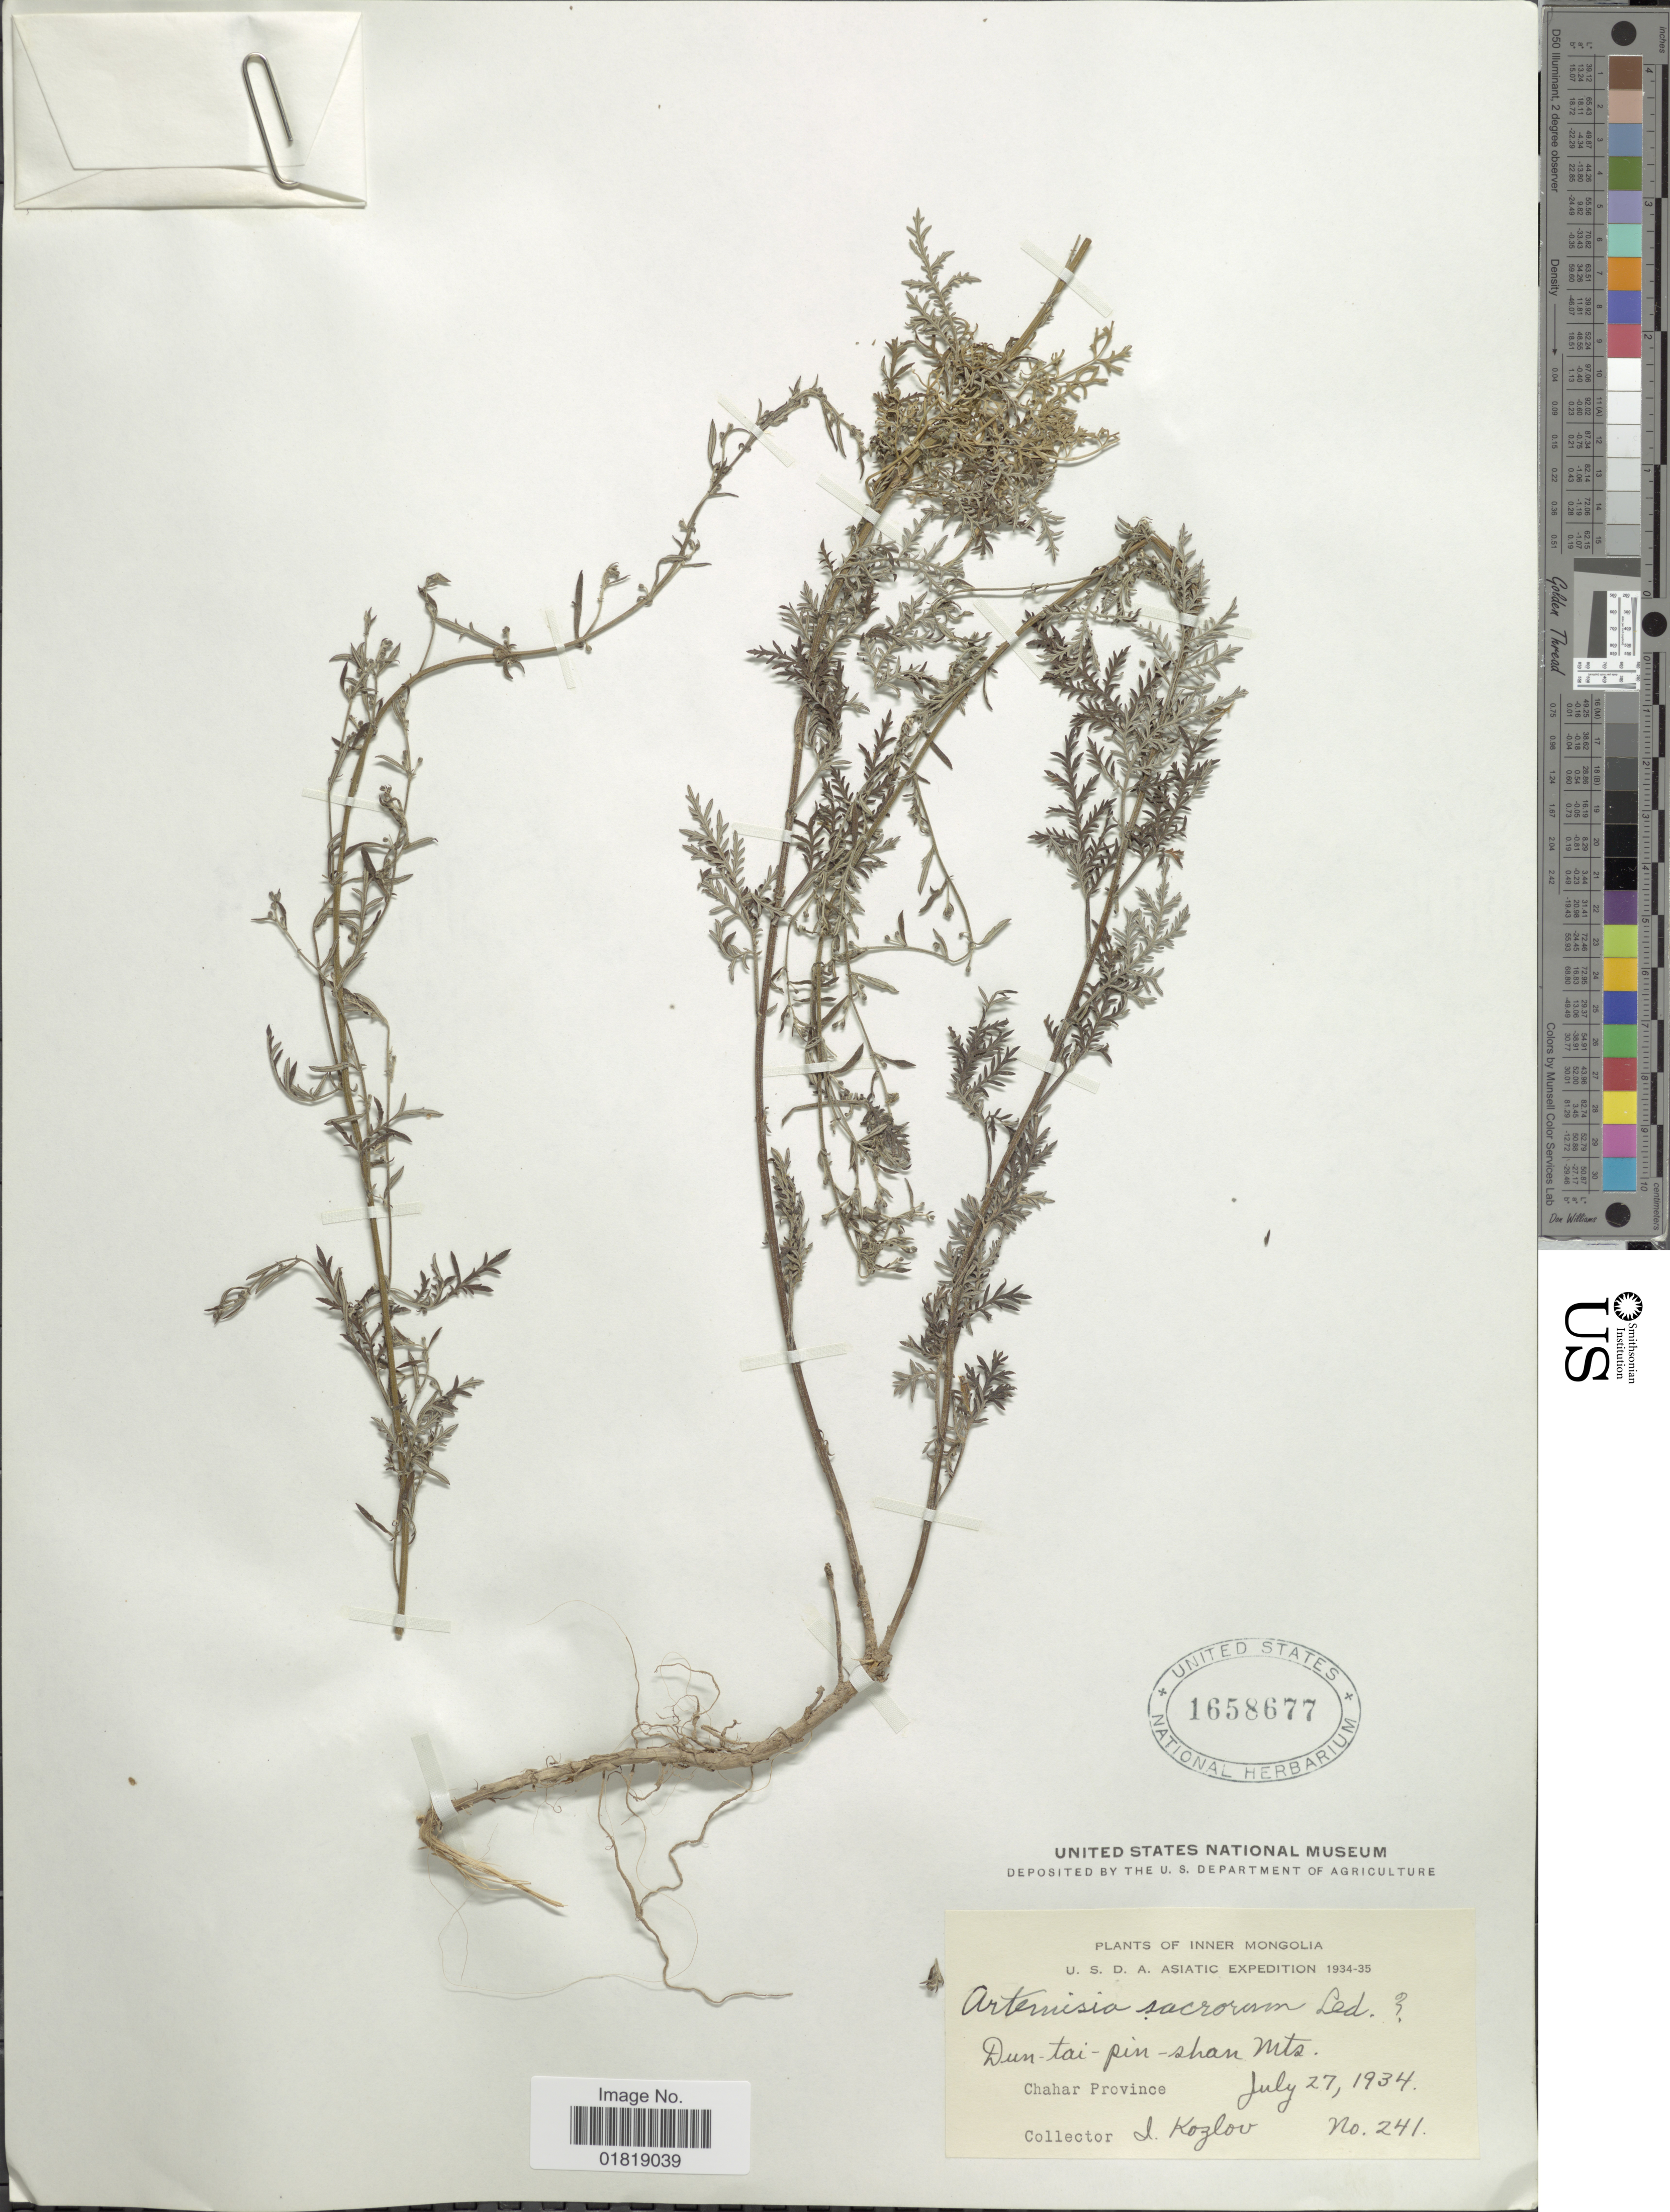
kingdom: Plantae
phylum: Tracheophyta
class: Magnoliopsida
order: Asterales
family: Asteraceae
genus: Artemisia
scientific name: Artemisia sacrorum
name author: Ledeb.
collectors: I. Kozlov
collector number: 241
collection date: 1934-07-27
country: China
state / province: Nei Monggol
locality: Dun-tai-pin-shan mts., Chahar Province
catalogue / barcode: US 1658677